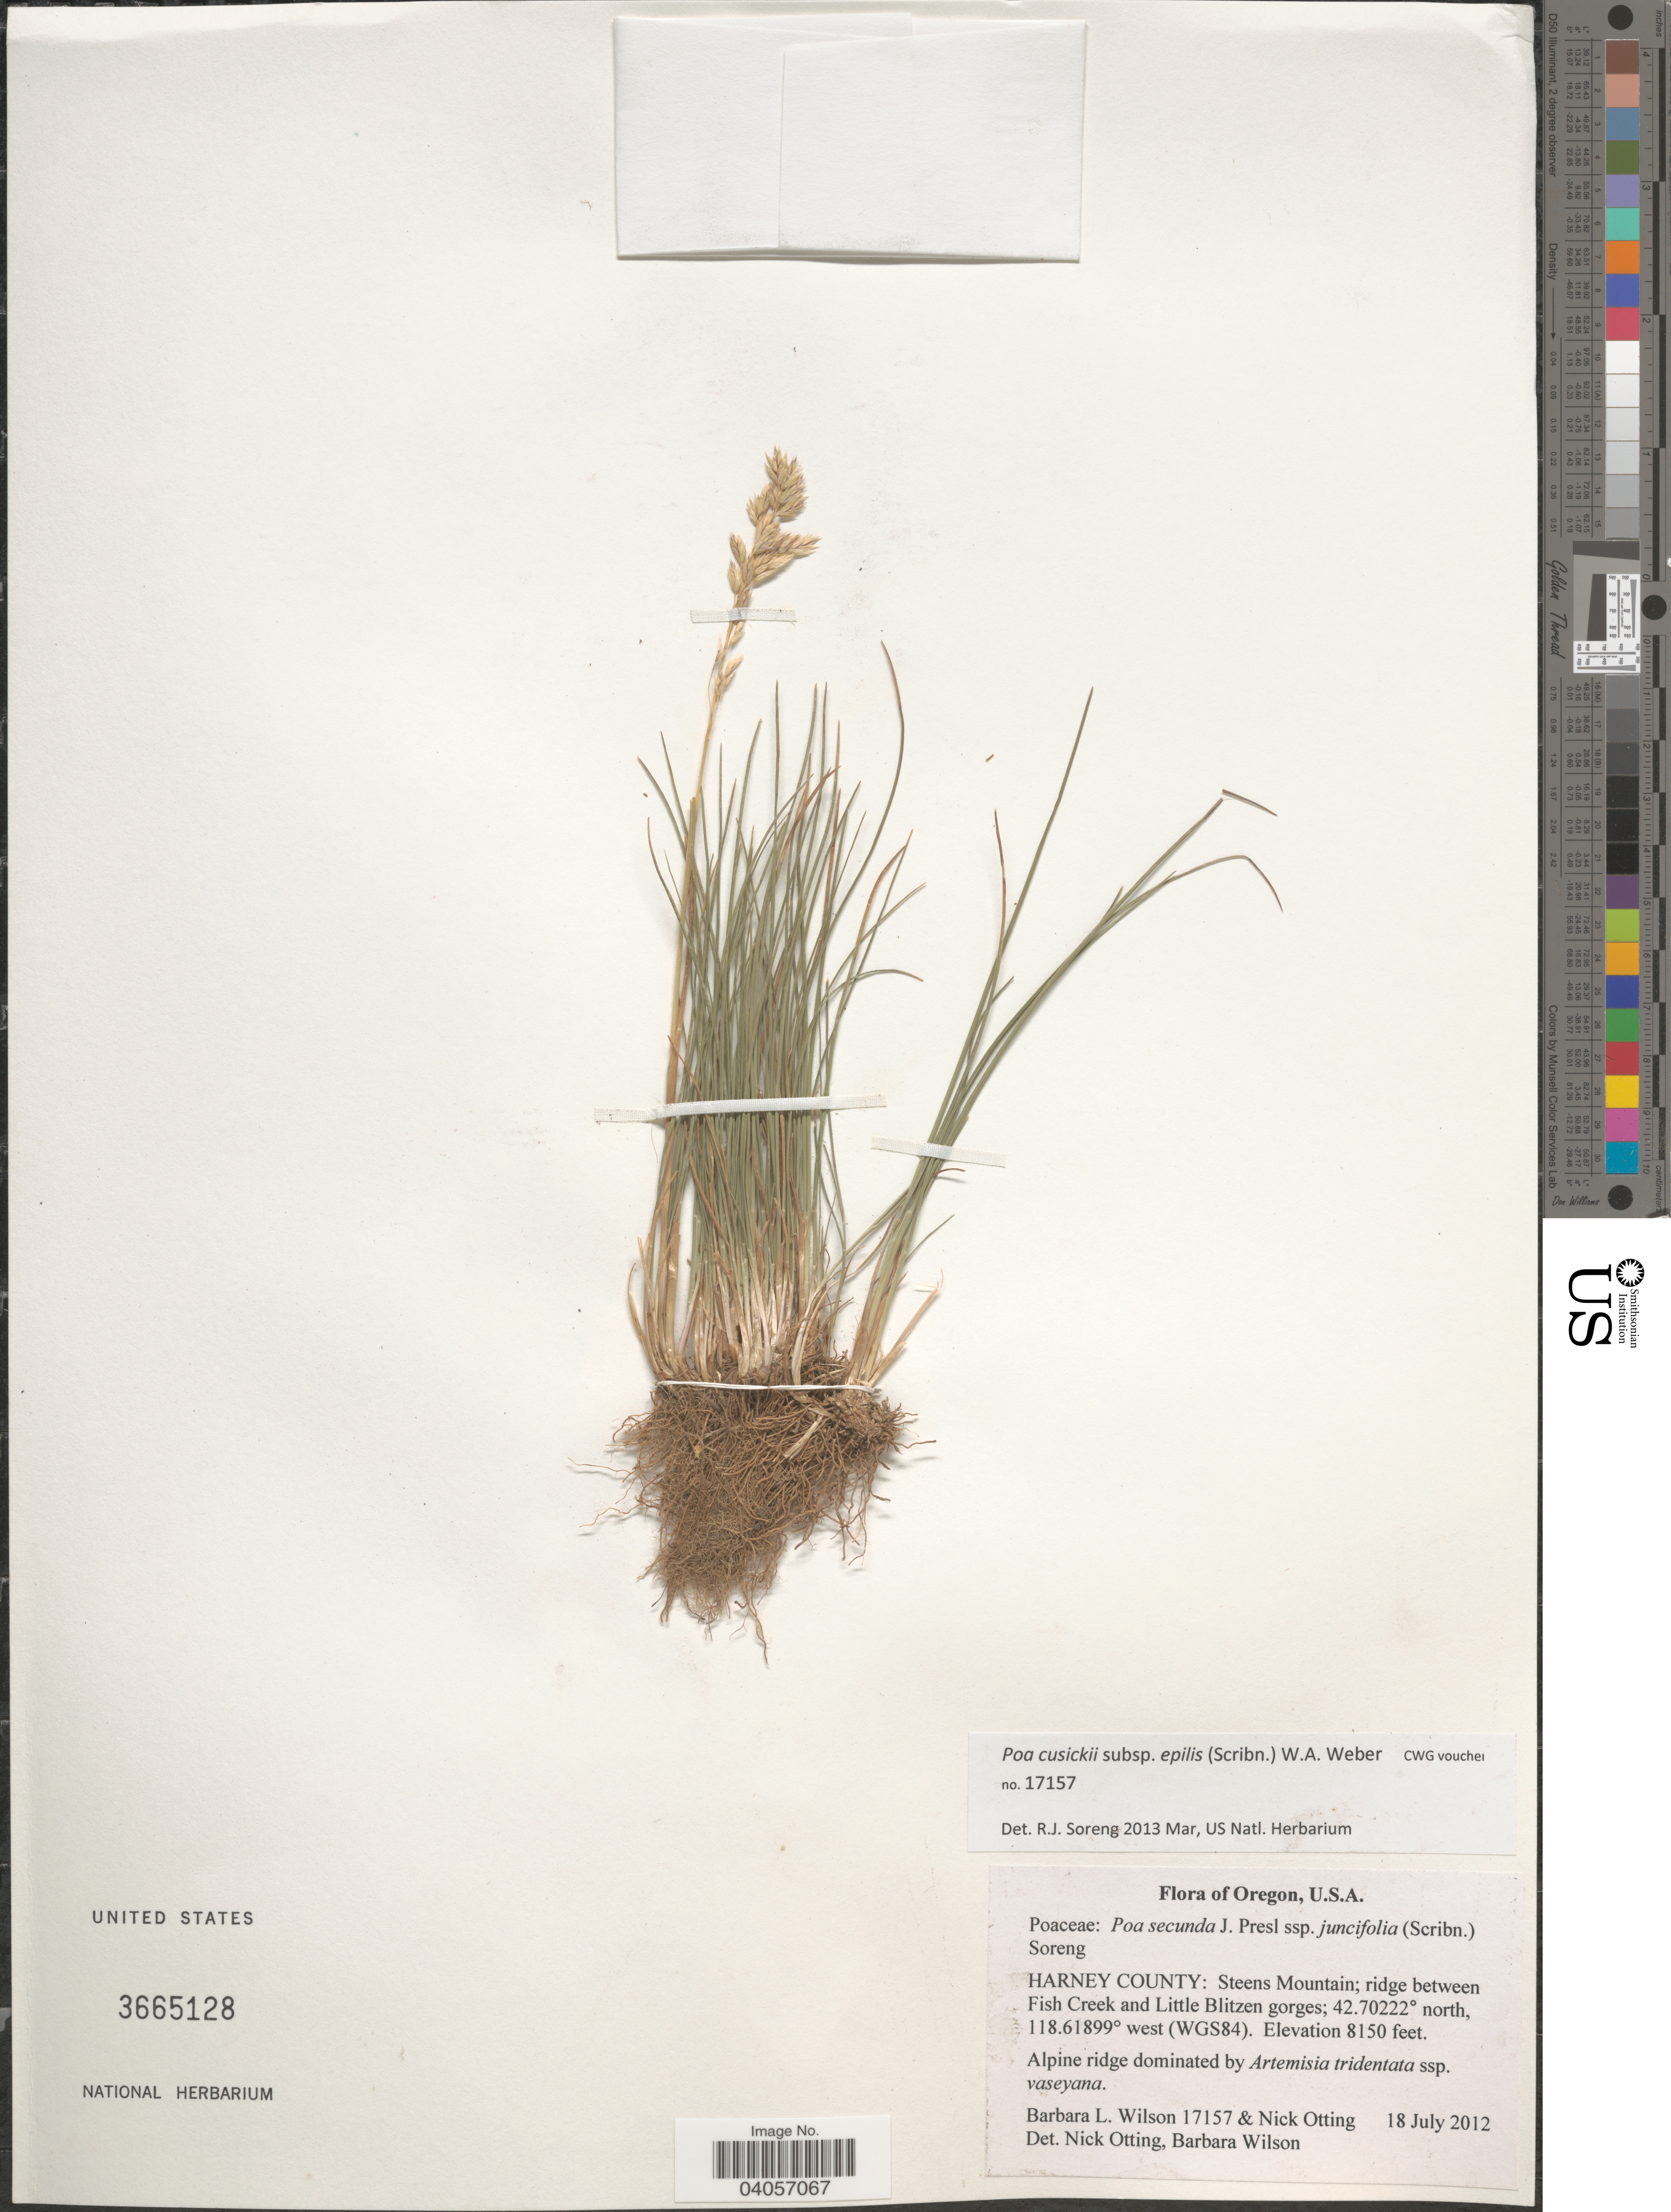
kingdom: Plantae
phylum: Tracheophyta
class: Liliopsida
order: Poales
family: Poaceae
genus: Poa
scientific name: Poa cusickii subsp. pallida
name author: Soreng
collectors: B. L. Wilson & N. Otting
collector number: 17157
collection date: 2012-07-18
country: United States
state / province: Oregon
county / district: Harney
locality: Harney County: Steens Mountain; ridge between Fish Creek and Little Blitzen gorges. WGS84.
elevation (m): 2484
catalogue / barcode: US 3665128